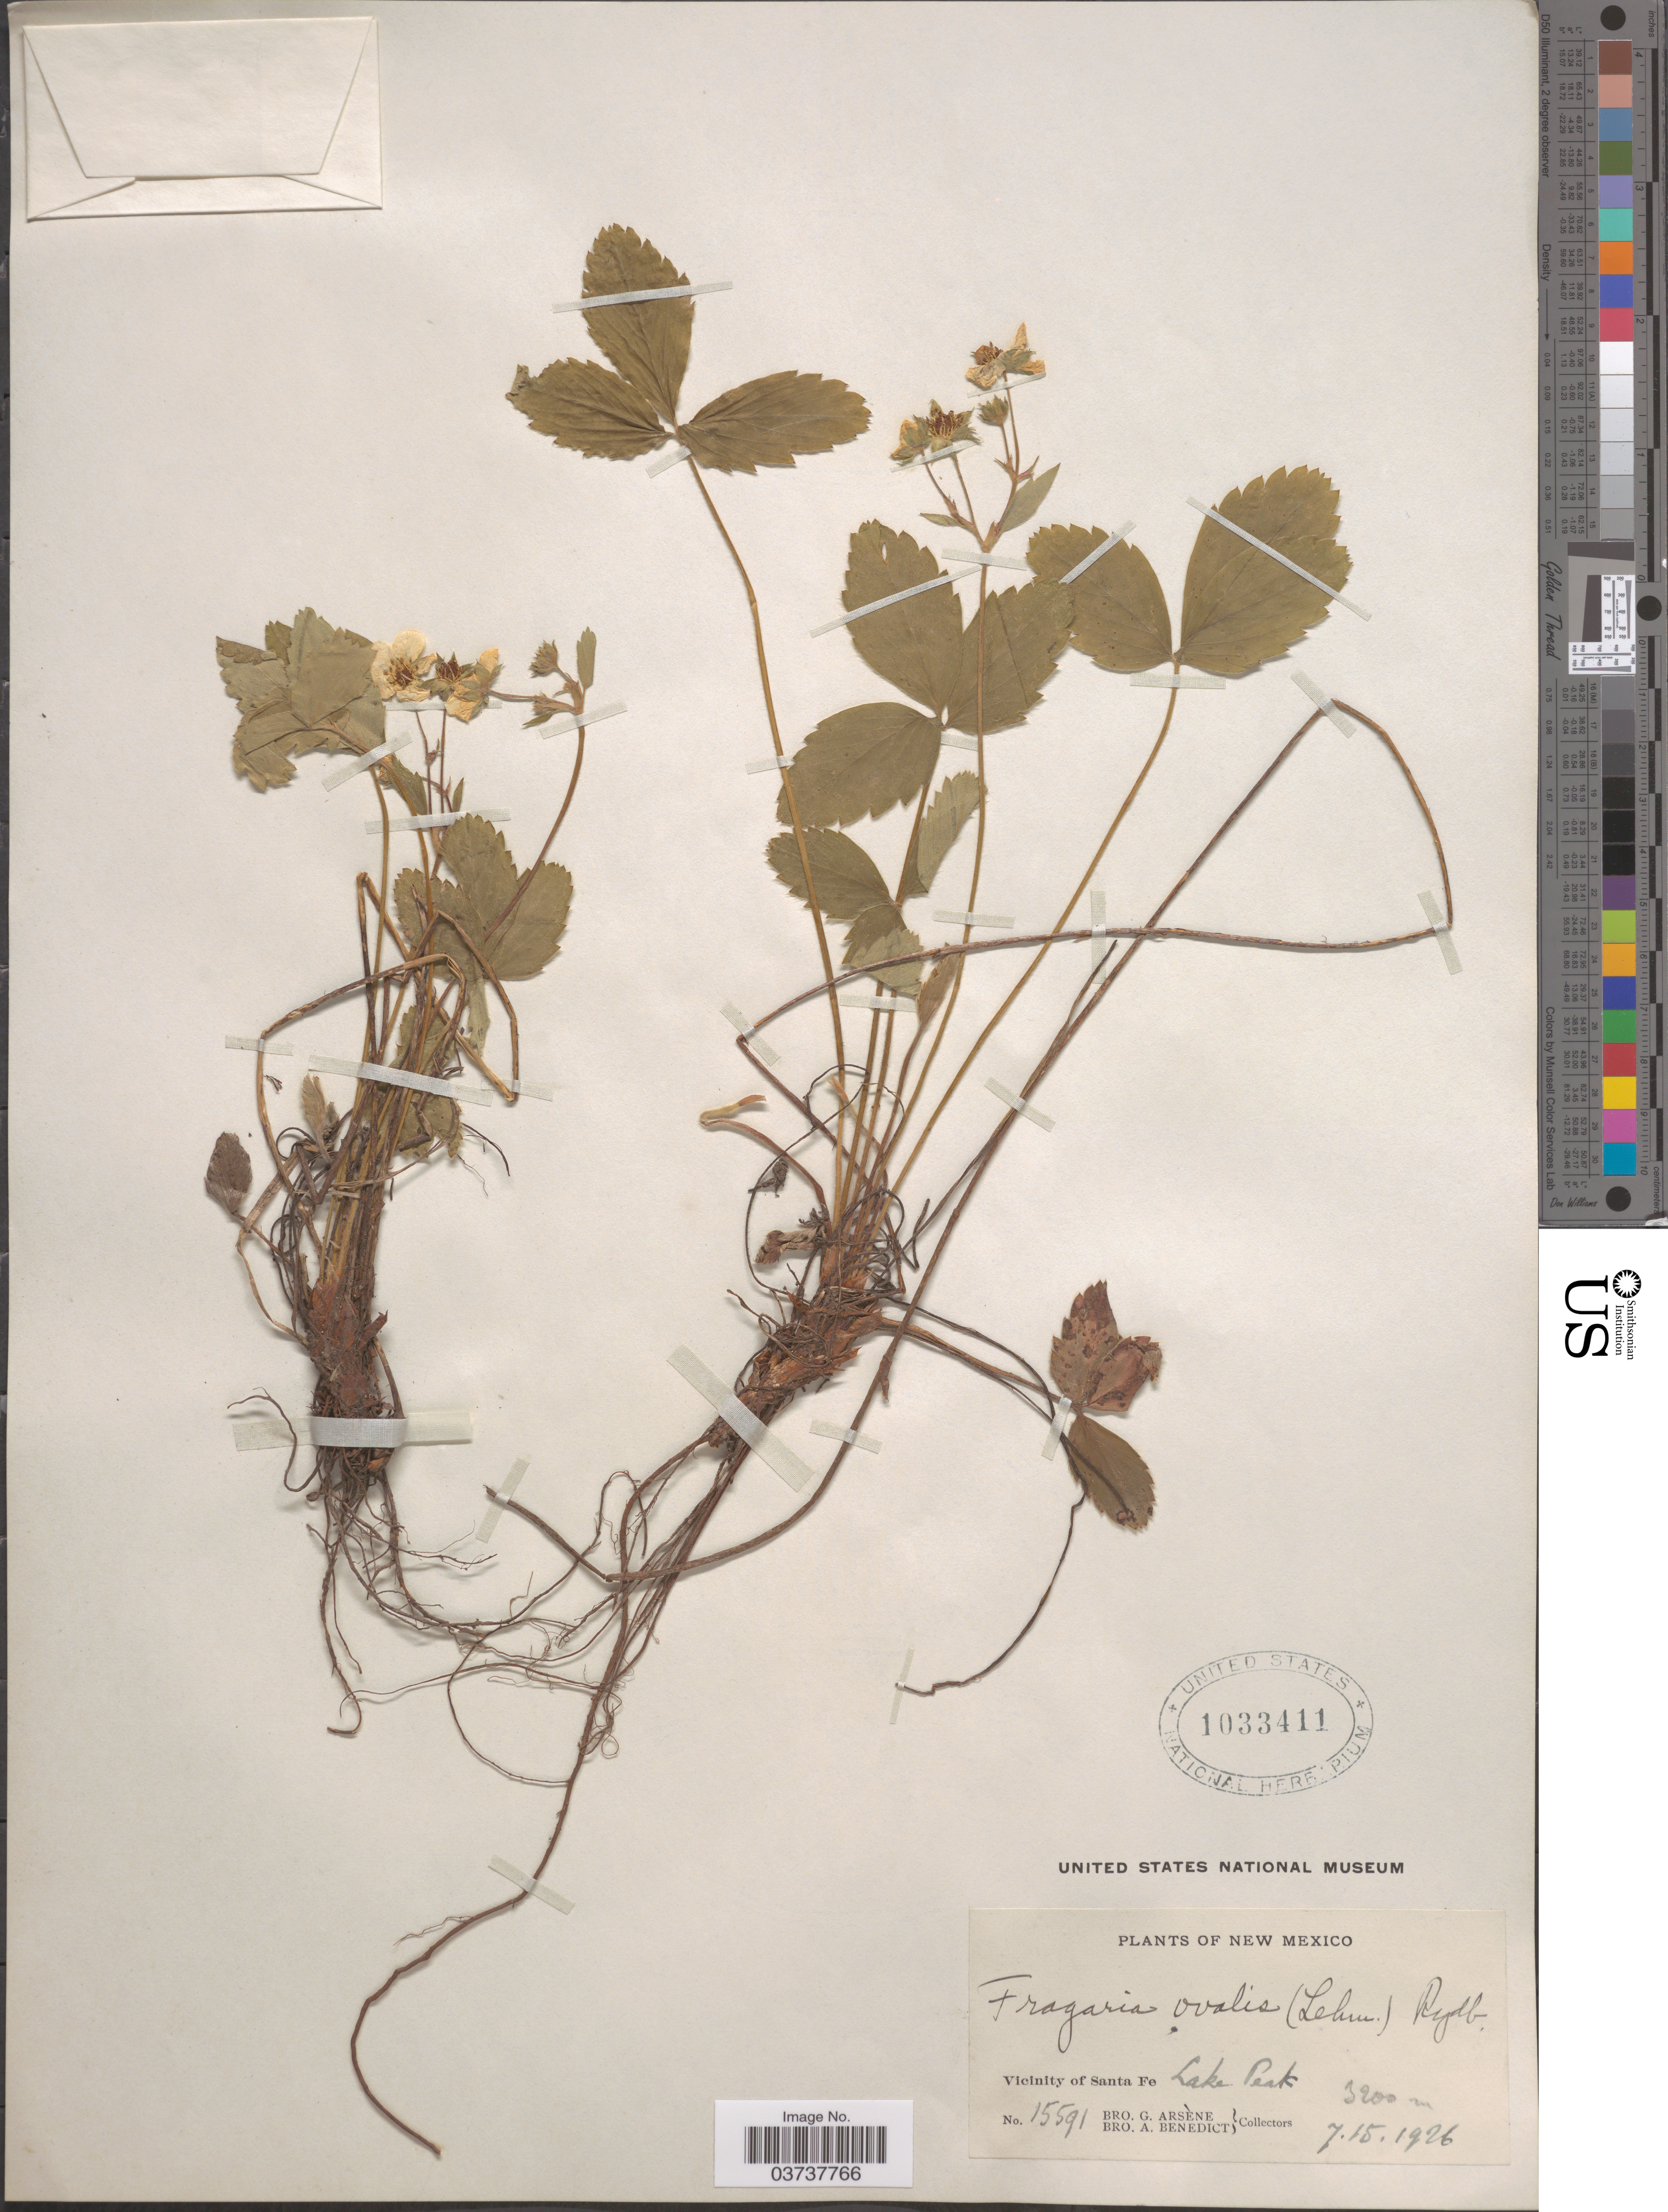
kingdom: Plantae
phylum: Tracheophyta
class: Magnoliopsida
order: Rosales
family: Rosaceae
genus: Fragaria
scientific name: Fragaria virginiana subsp. glauca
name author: (S. Watson) Staudt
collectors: Bro. G. Arsène & Bro. A. Benedict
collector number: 15591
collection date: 1926-07-15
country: United States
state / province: New Mexico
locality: Vicinity of Santa Fe. Lake Peak.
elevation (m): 3200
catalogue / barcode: US 1033411